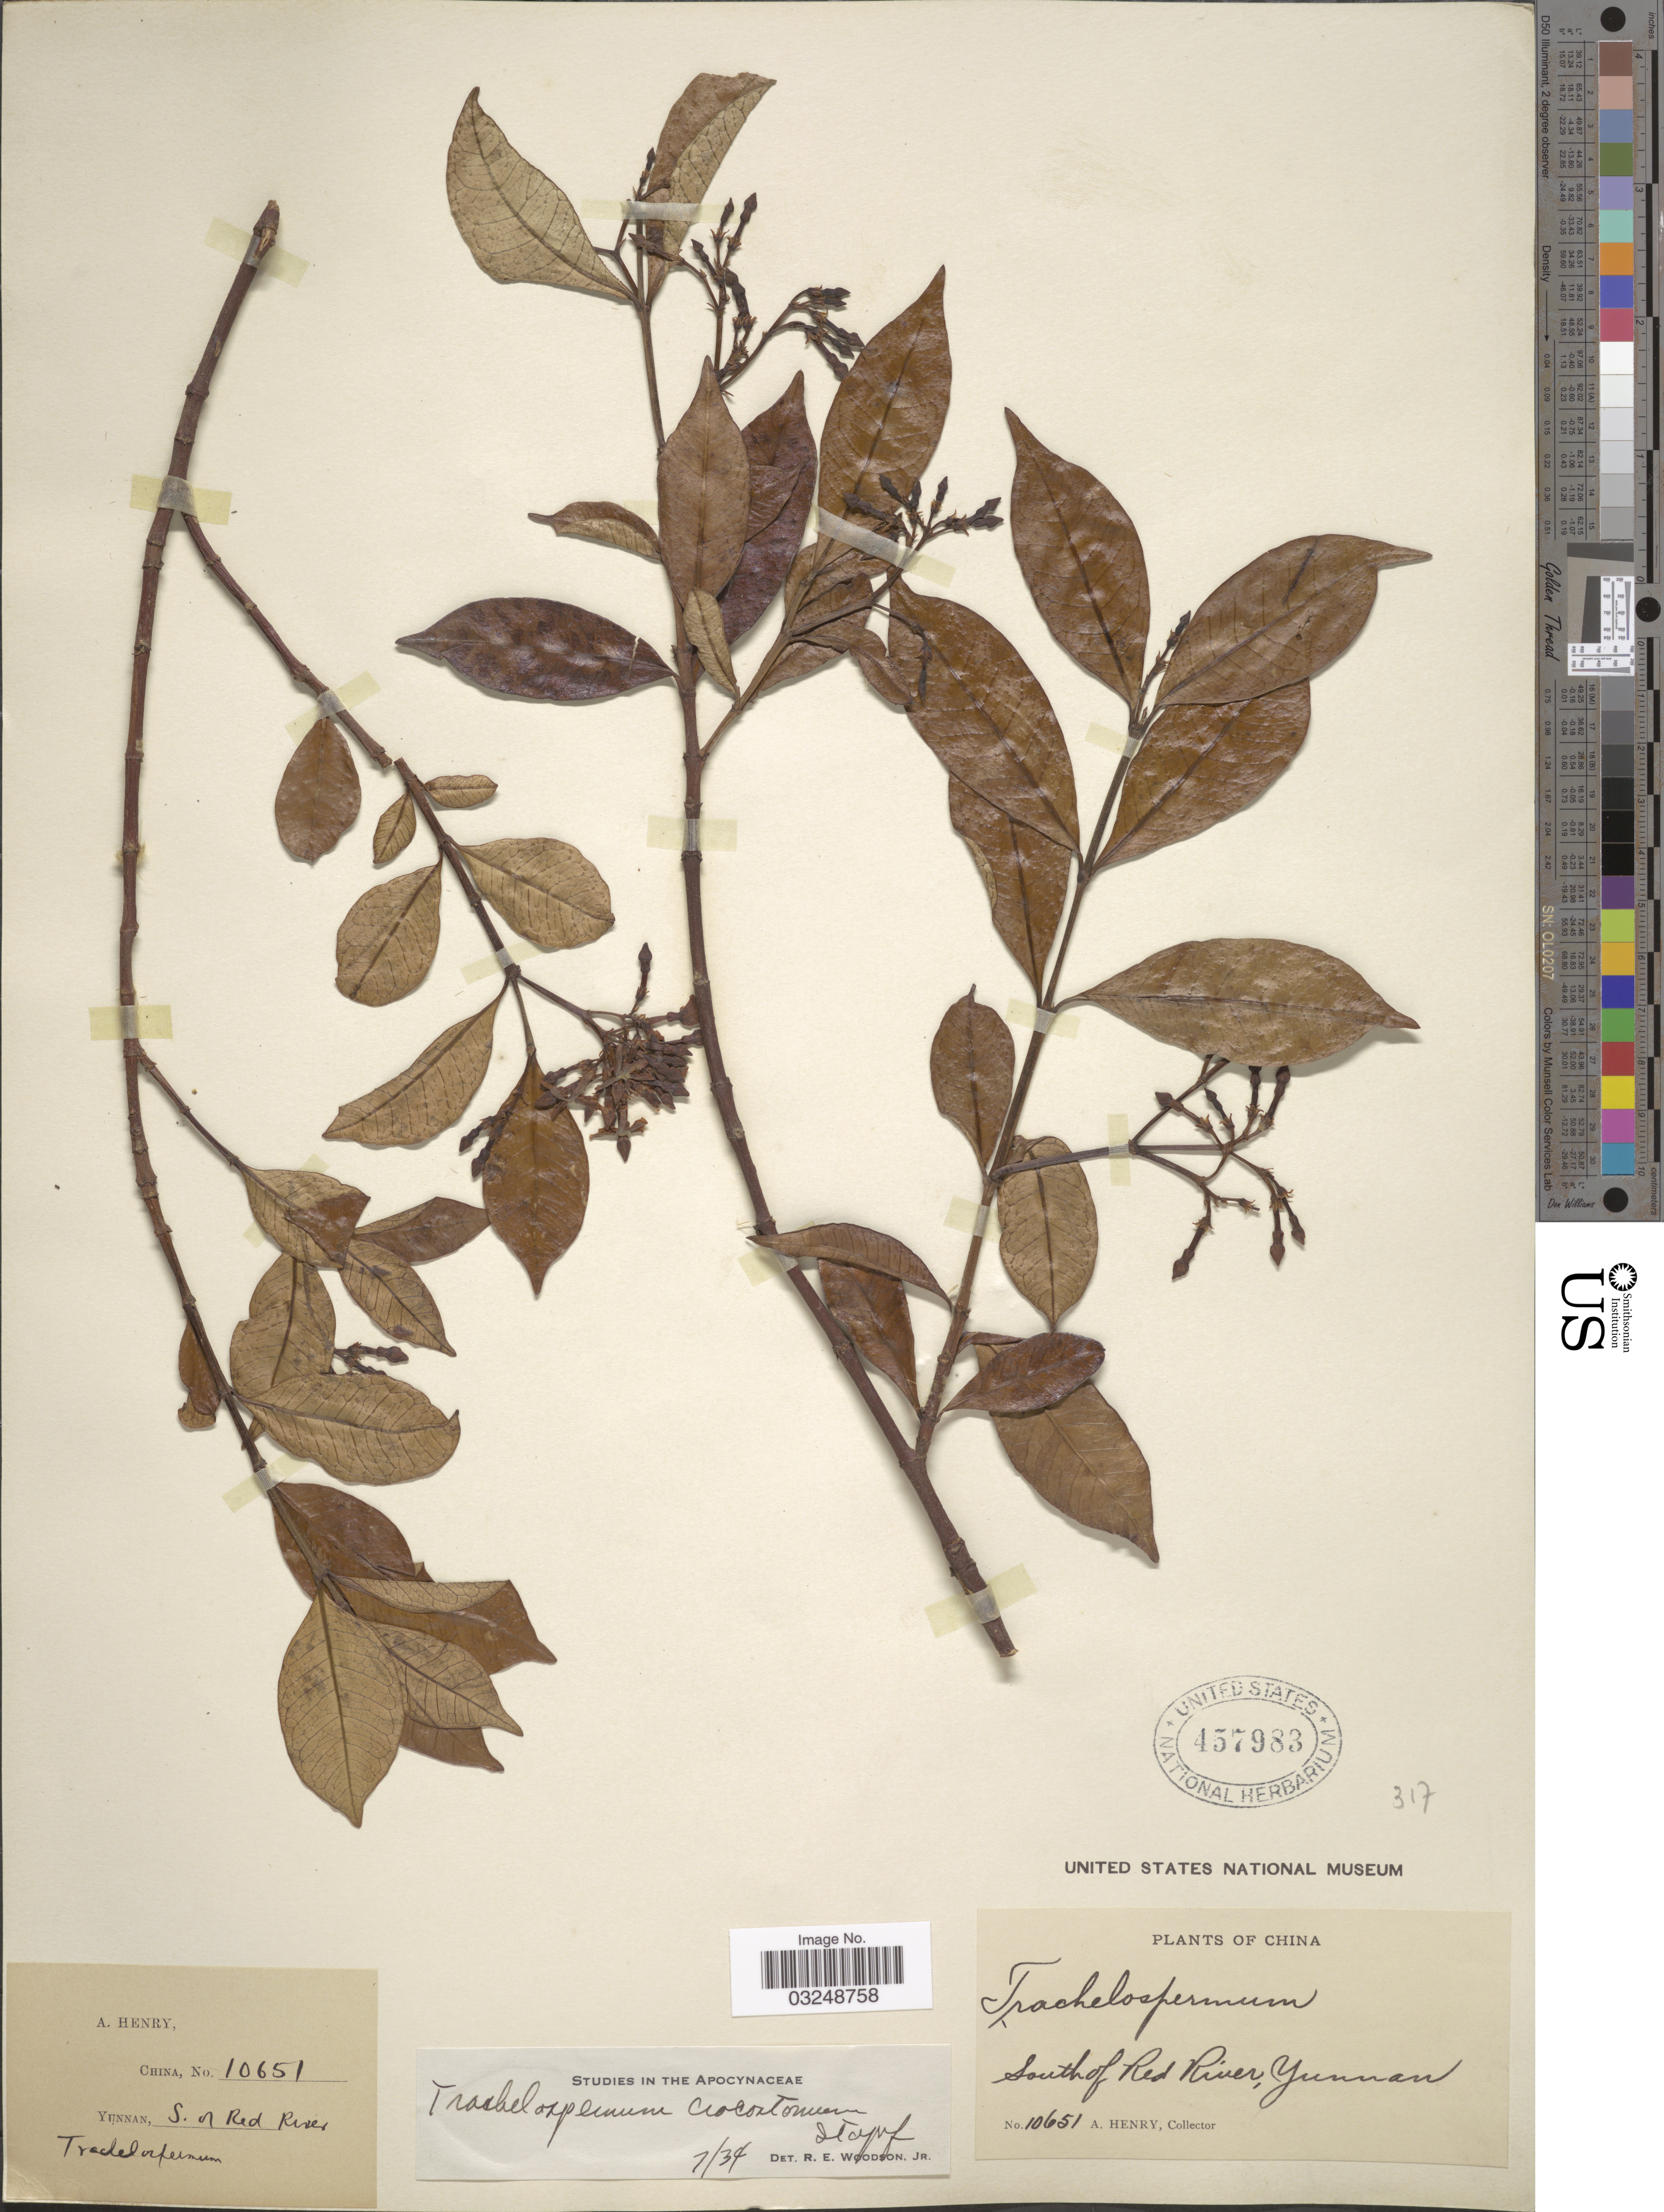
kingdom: Plantae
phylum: Tracheophyta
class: Magnoliopsida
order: Gentianales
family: Apocynaceae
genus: Trachelospermum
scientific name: Trachelospermum crocostomum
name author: Stapf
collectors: A. Henry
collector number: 10651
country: China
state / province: Yunnan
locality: South of Red River, Yunnan.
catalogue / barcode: US 457983